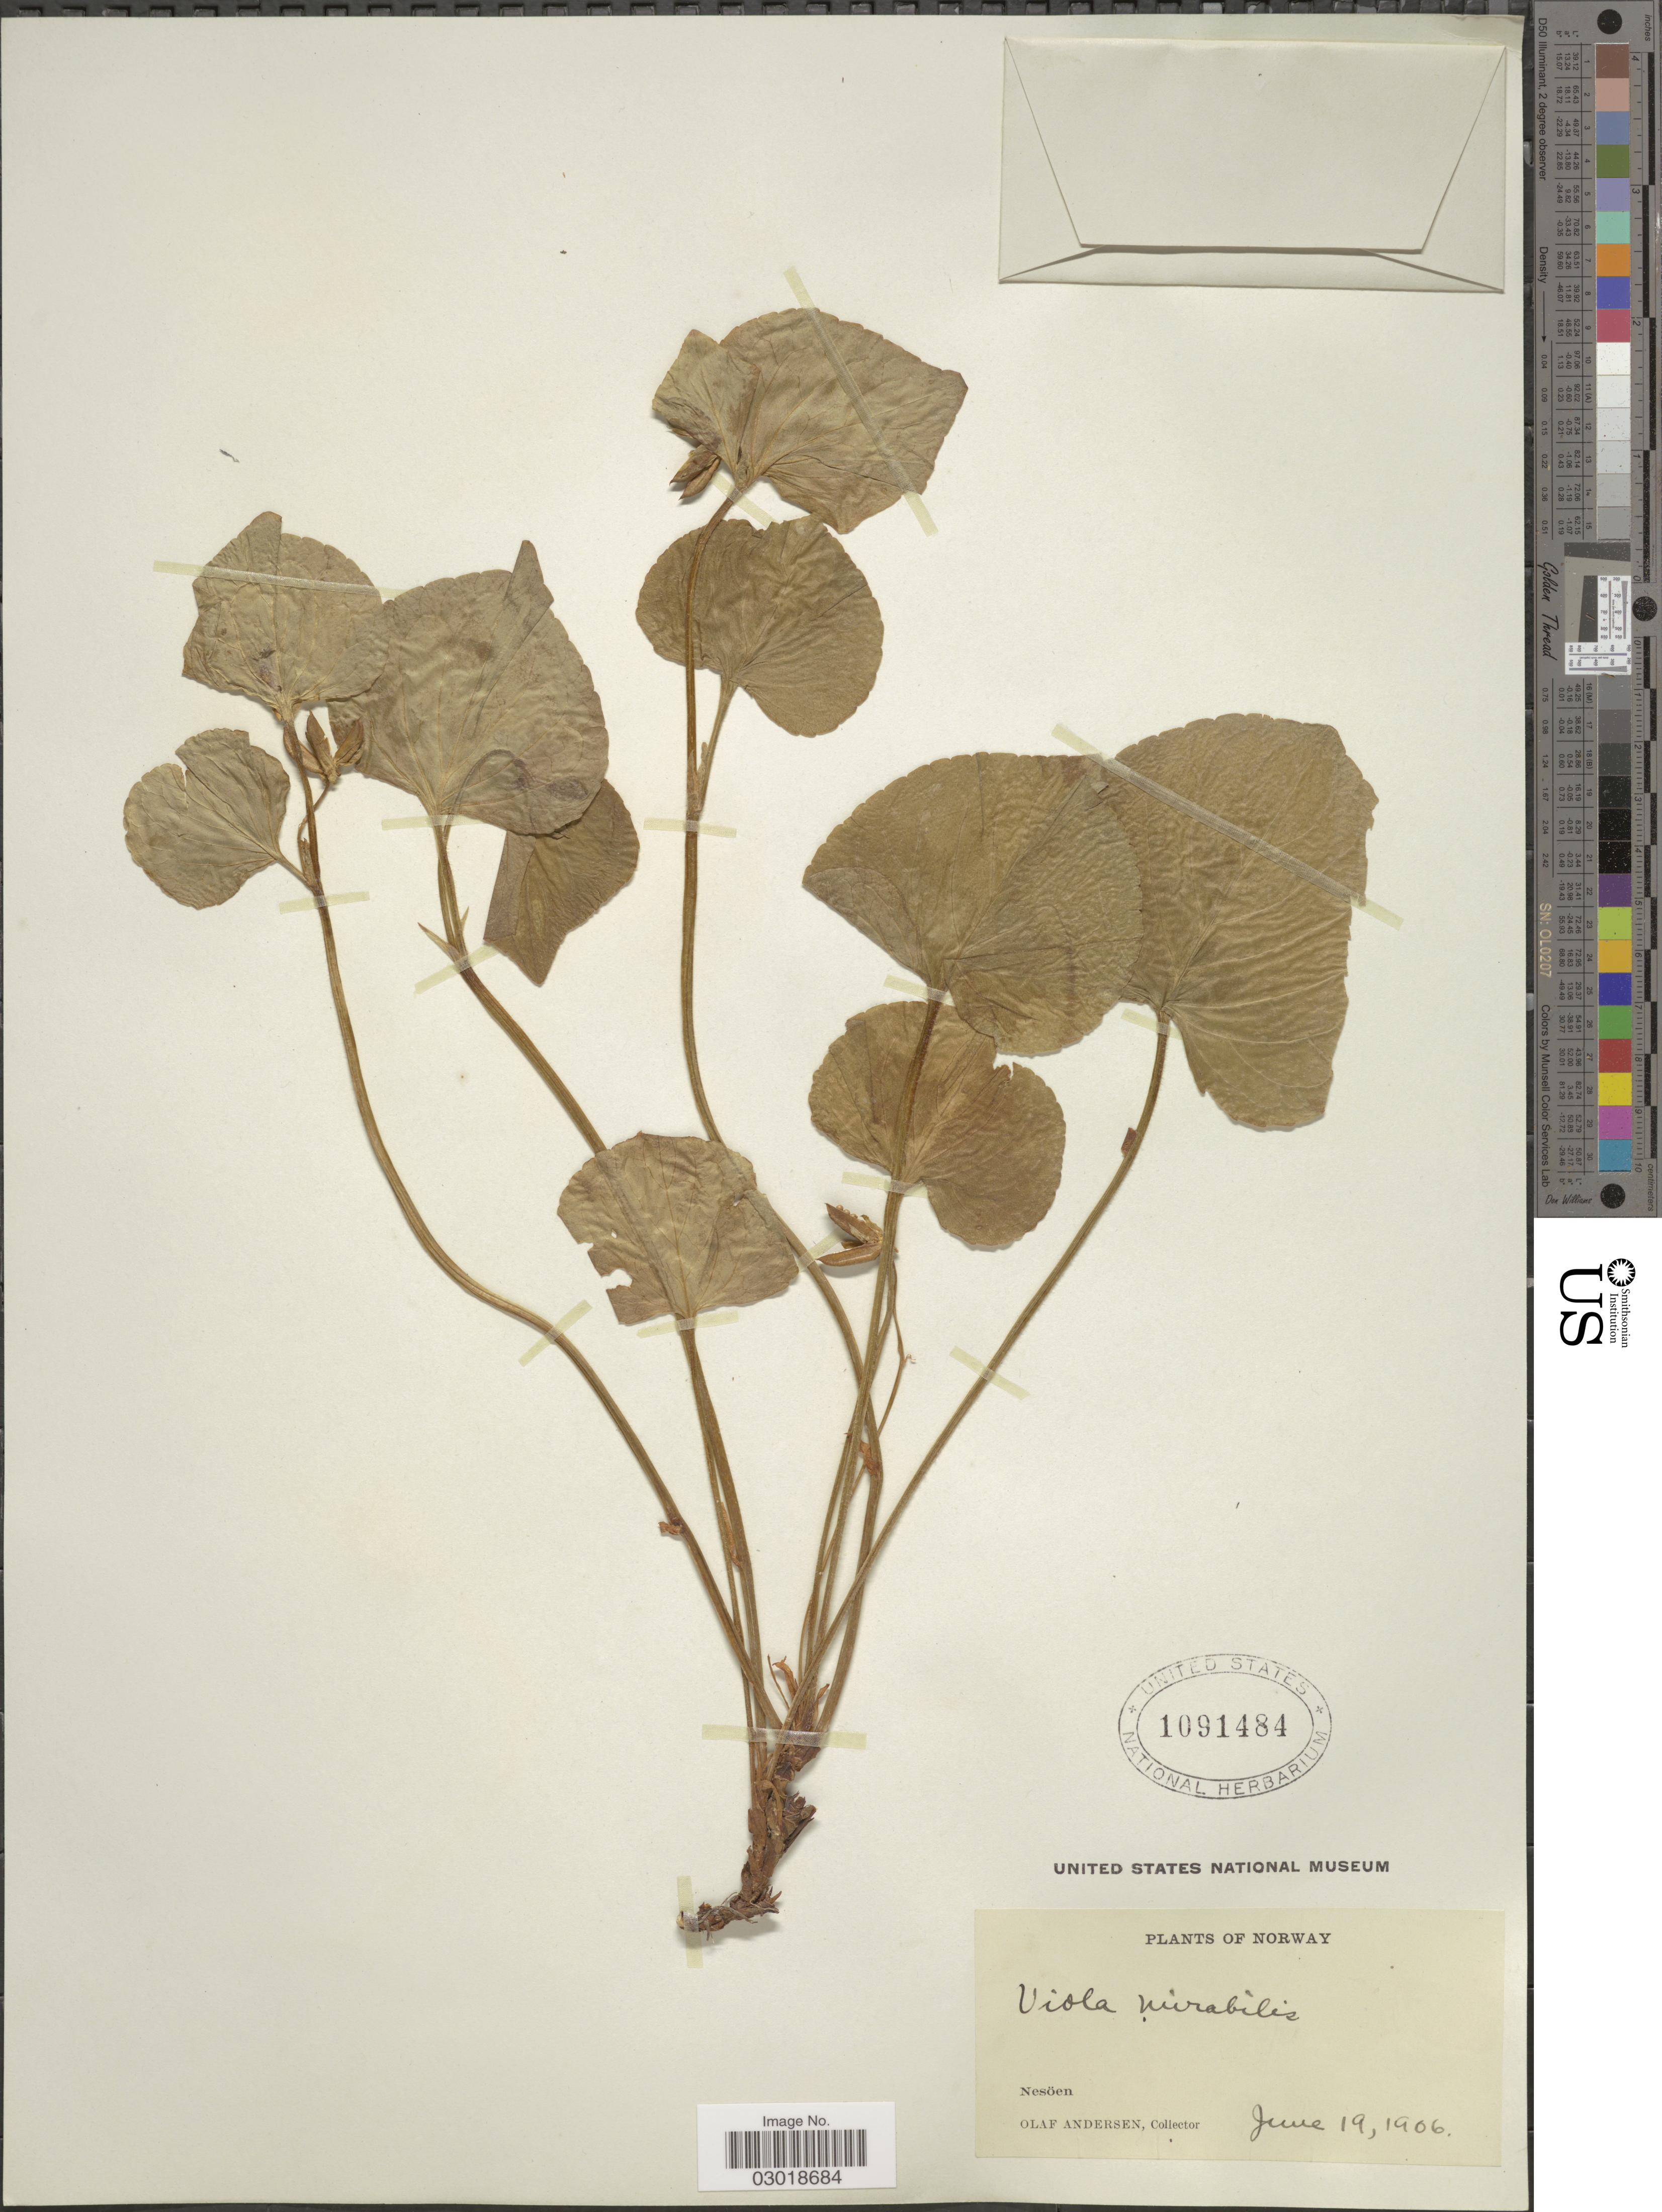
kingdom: Plantae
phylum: Tracheophyta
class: Magnoliopsida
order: Malpighiales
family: Violaceae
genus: Viola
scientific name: Viola mirabilis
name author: L.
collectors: O. Andersen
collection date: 1906-06-19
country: Norway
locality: Nesöen.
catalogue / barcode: US 1091484